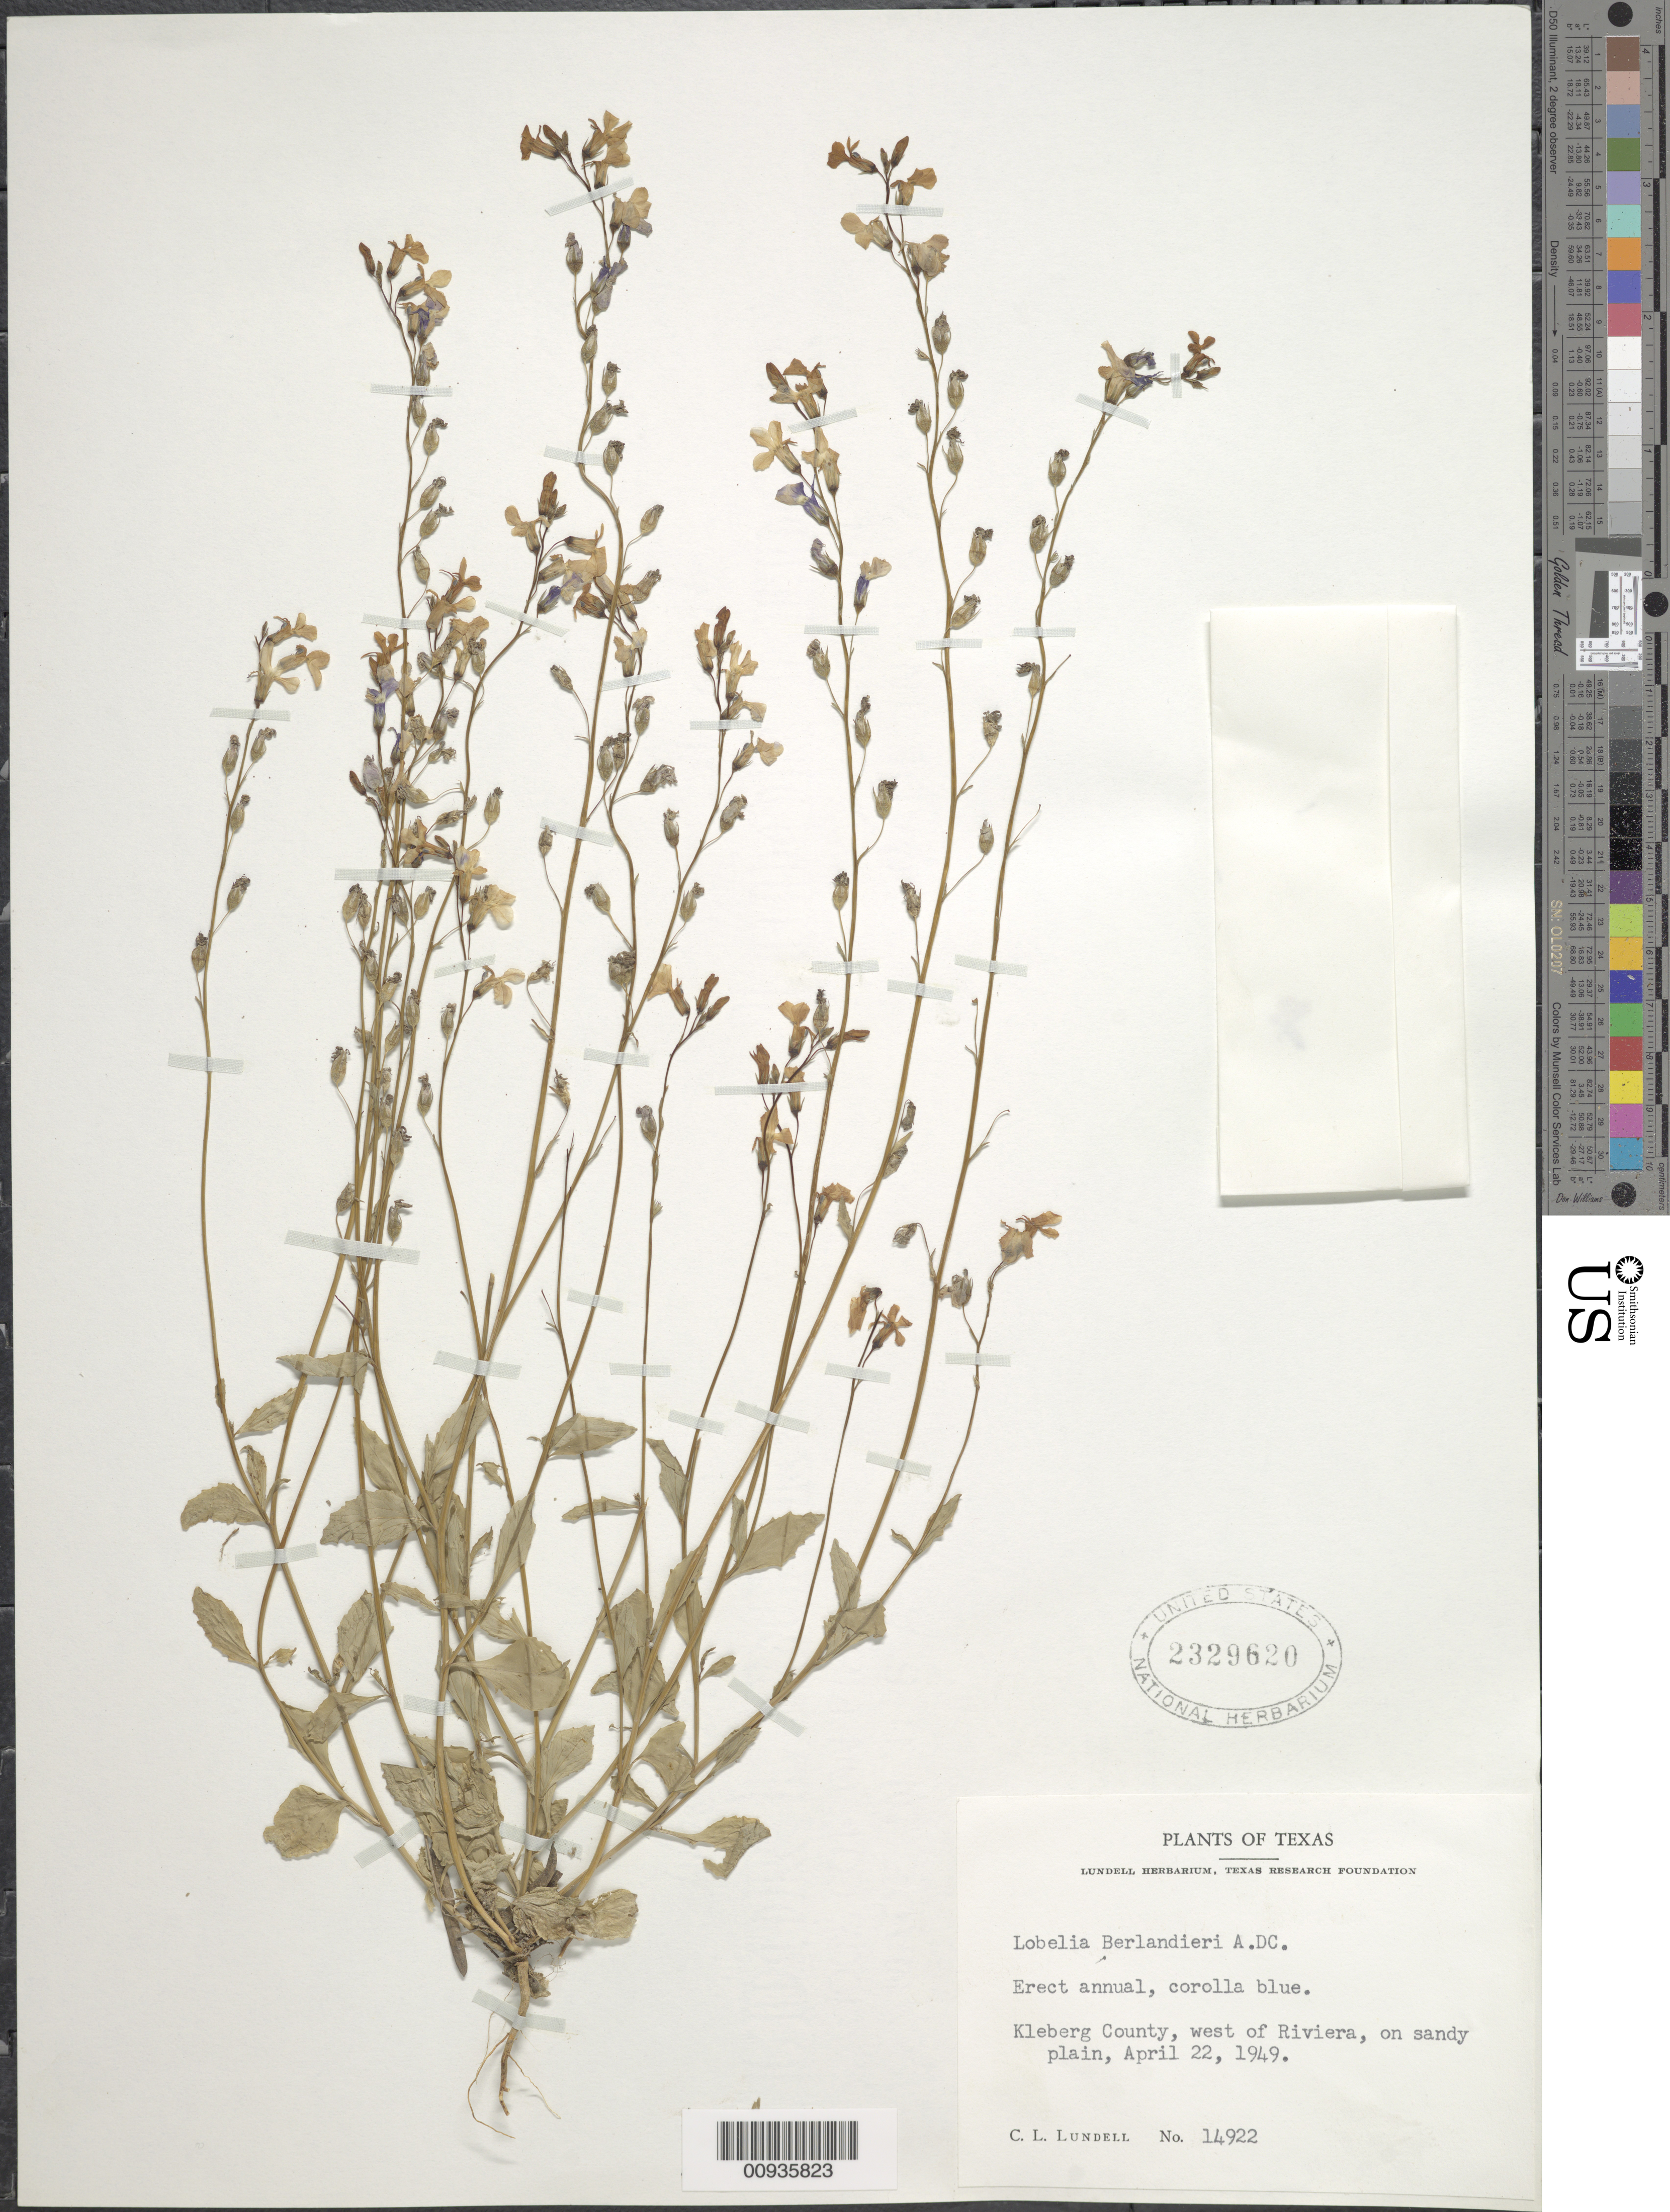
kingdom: Plantae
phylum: Tracheophyta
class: Magnoliopsida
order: Asterales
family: Campanulaceae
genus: Lobelia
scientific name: Lobelia berlandieri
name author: A. DC.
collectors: C. L. Lundell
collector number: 14922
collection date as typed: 22 Apr 1949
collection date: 1949-04-22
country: United States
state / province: Texas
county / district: Kleberg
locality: West of Riviera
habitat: on sandy plain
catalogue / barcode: US 2329620